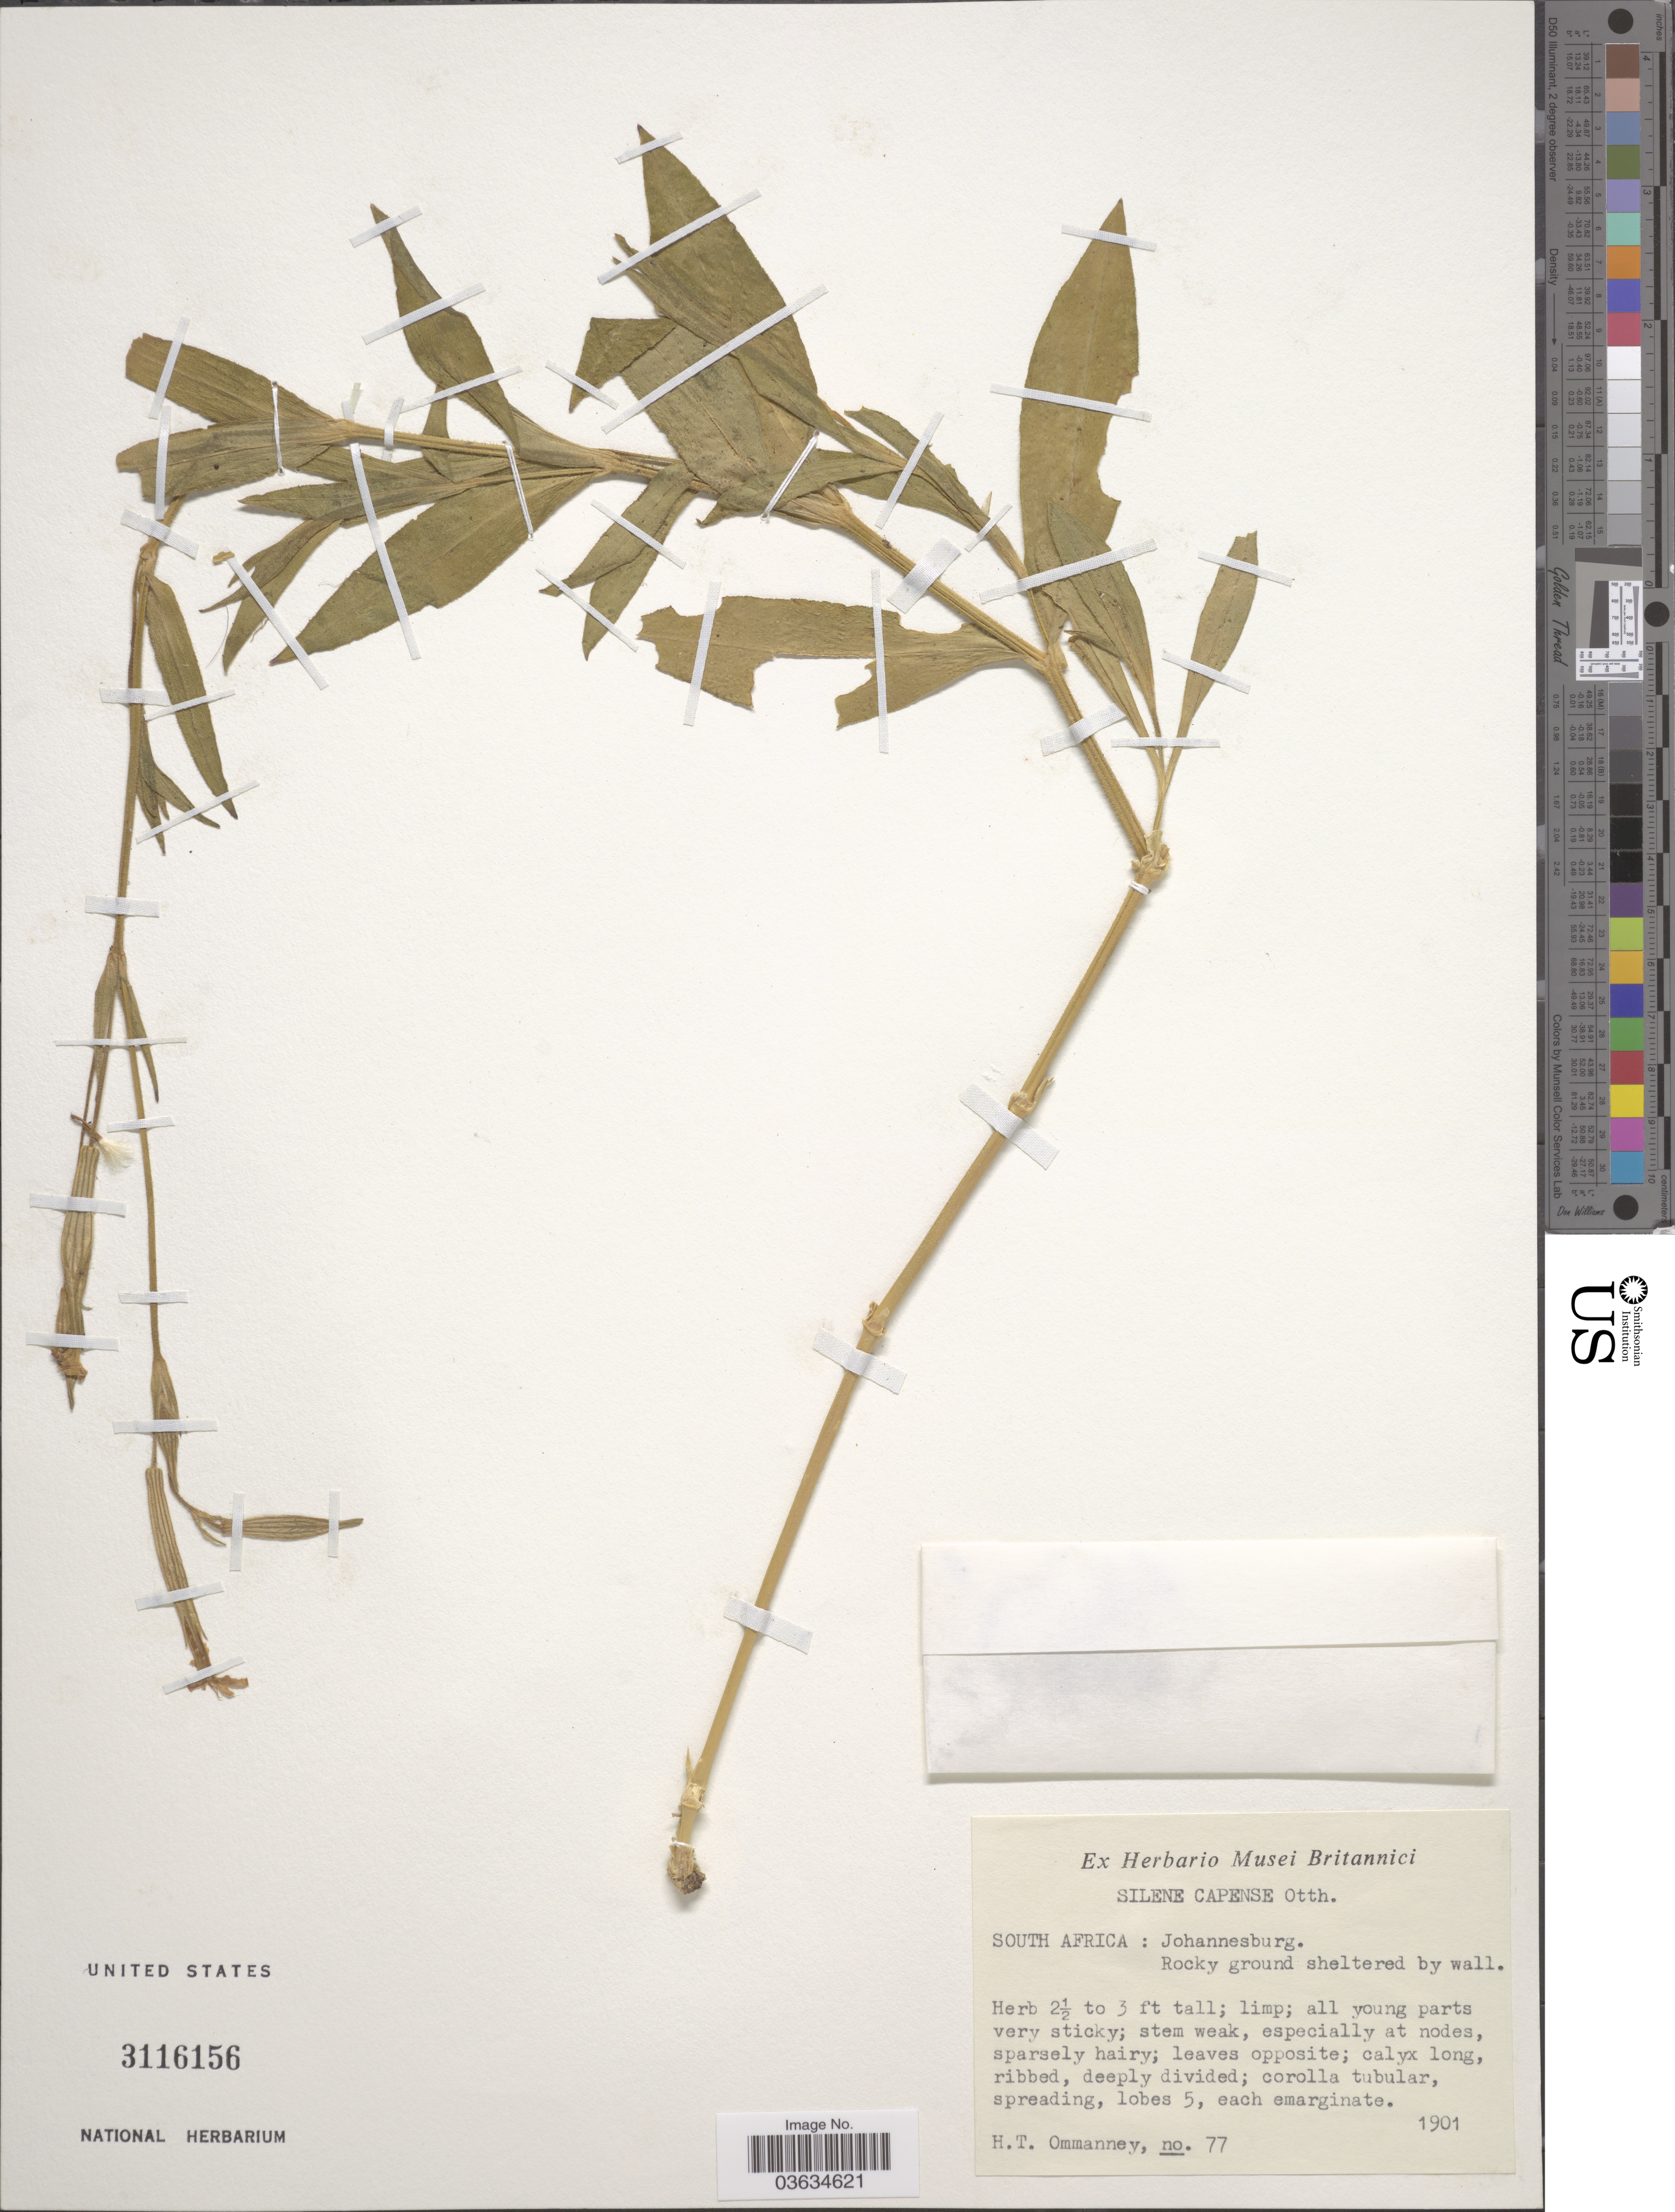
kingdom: Plantae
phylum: Tracheophyta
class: Magnoliopsida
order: Caryophyllales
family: Caryophyllaceae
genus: Silene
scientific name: Silene capensis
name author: Otth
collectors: H. Ommanney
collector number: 77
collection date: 1901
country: South Africa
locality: Johannesburg.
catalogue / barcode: US 3116156